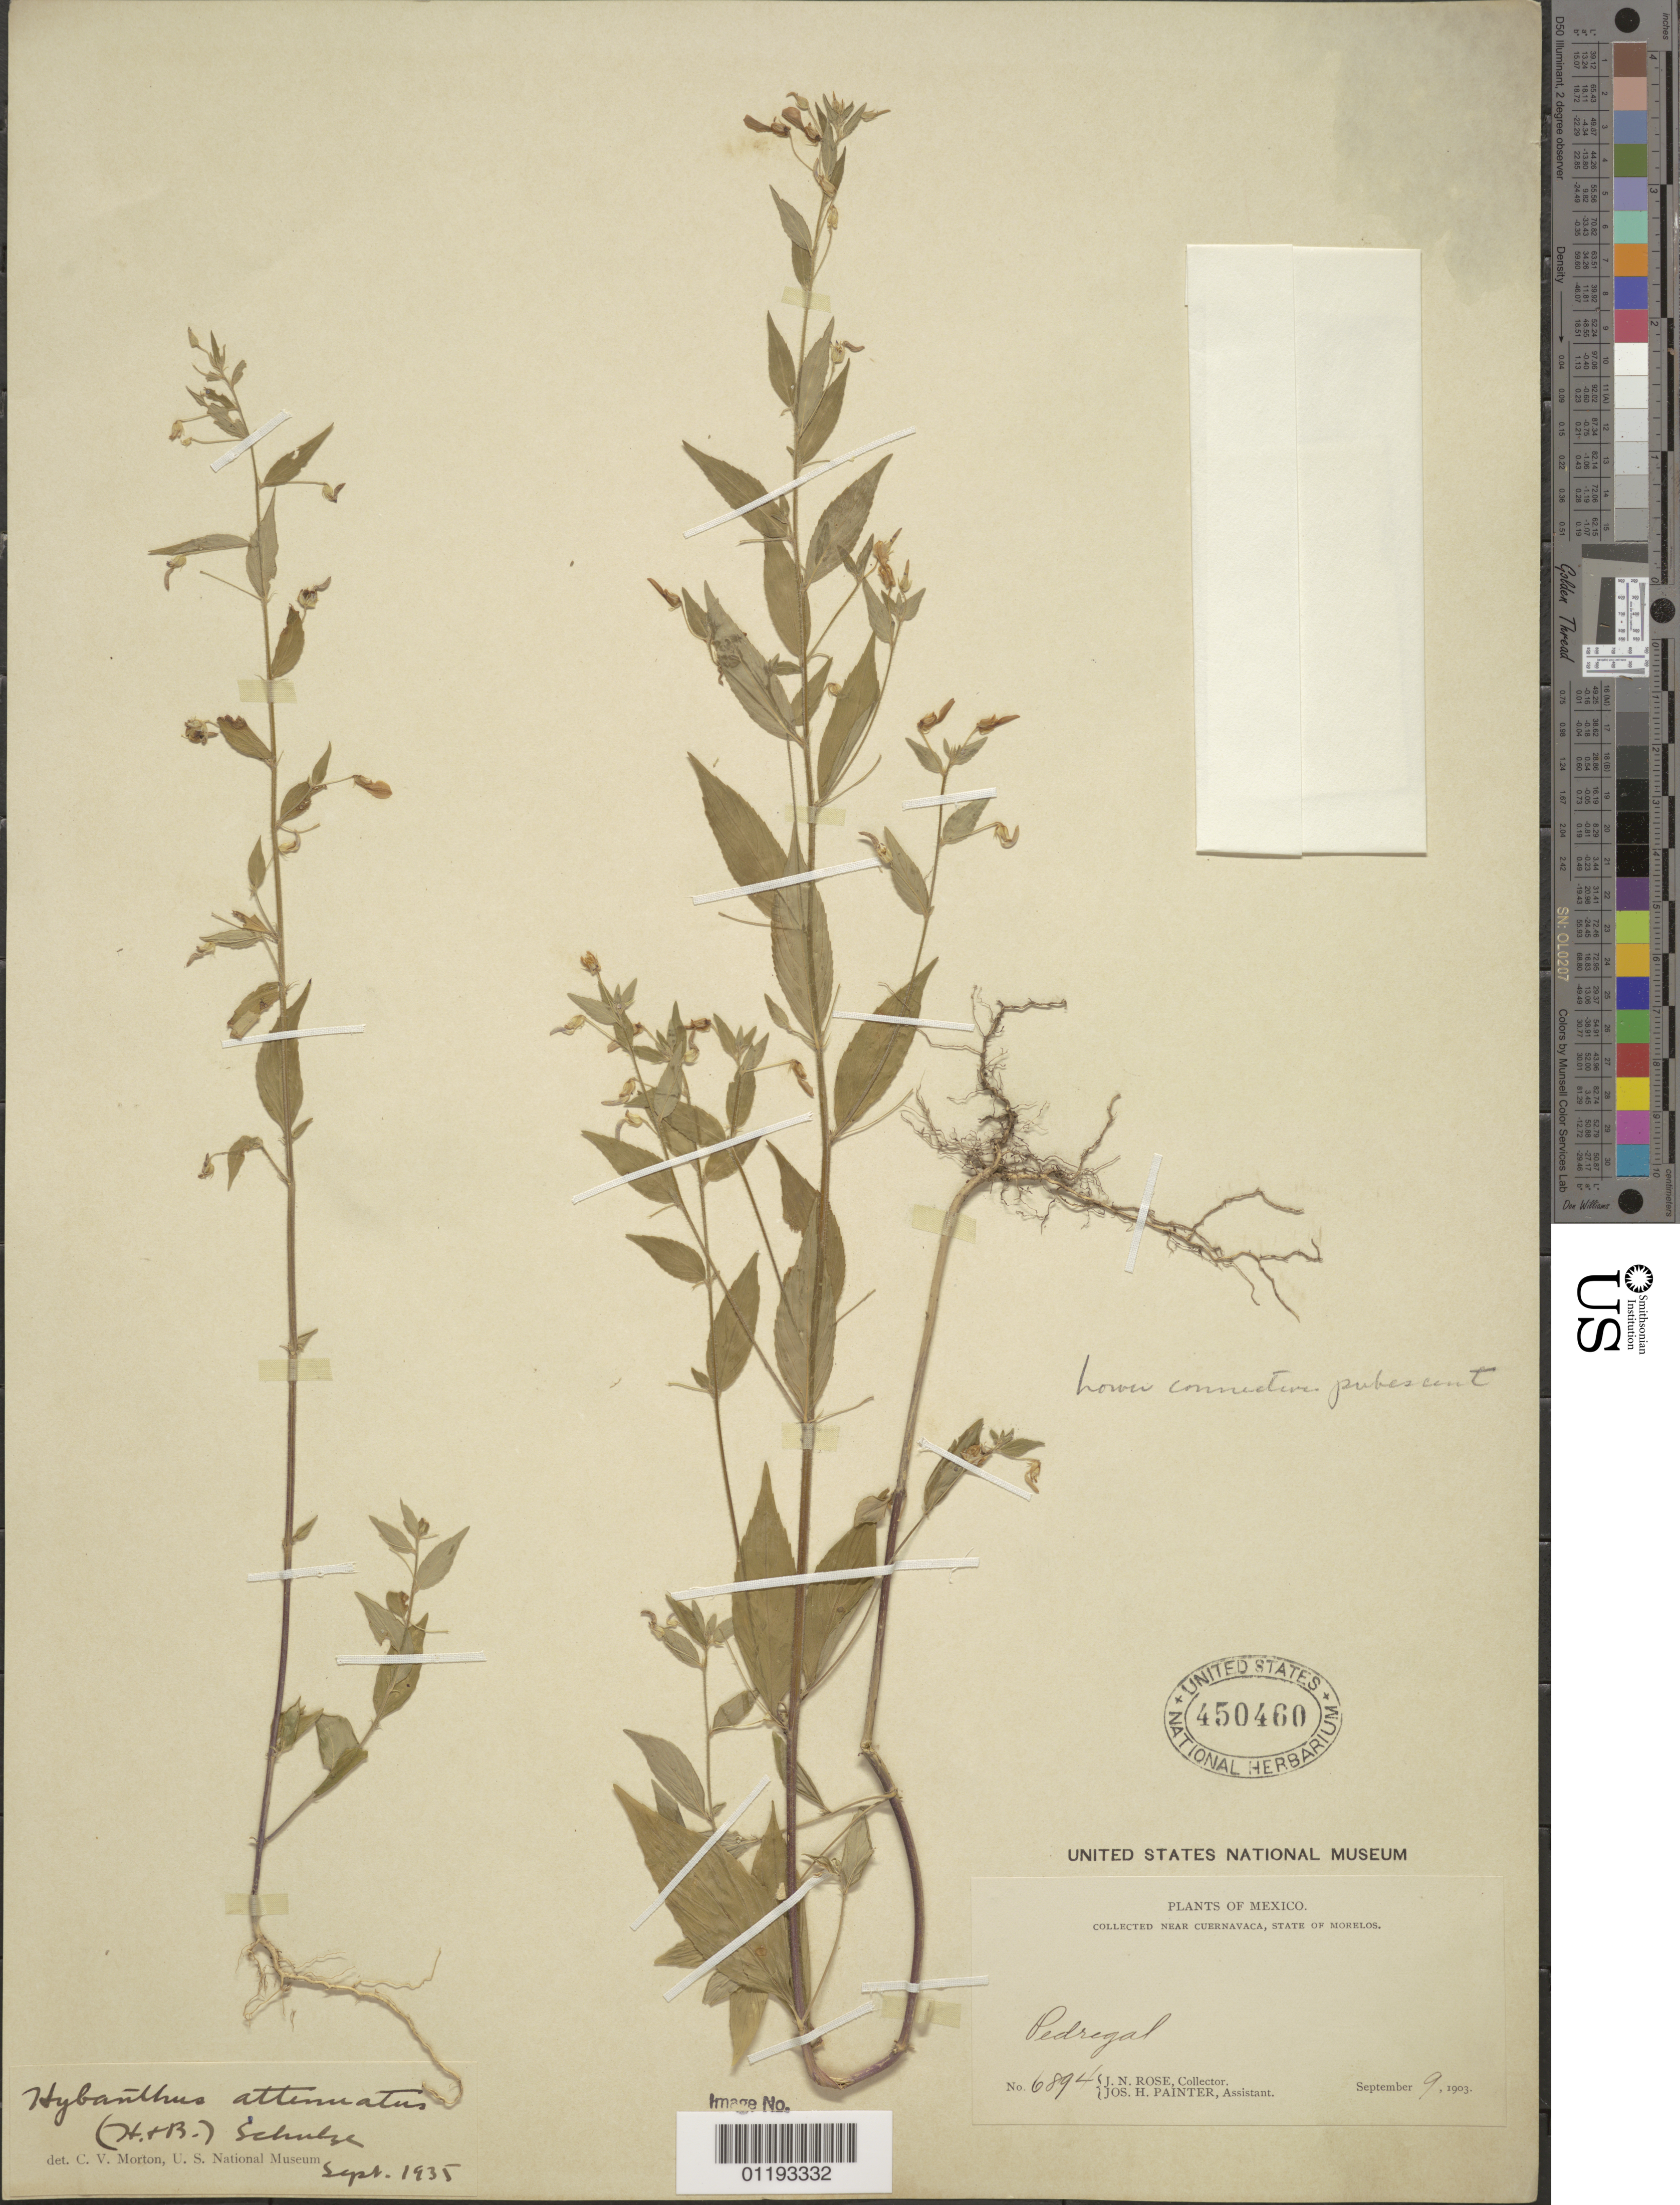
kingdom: Plantae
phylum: Tracheophyta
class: Magnoliopsida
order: Malpighiales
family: Violaceae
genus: Pombalia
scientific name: Pombalia attenuata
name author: (Humb. & Bonpl. ex Willd.) Paula-Souza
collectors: J. N. Rose & J. H. Painter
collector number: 6894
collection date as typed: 09 Sep 1903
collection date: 1903-09-09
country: Mexico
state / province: Morelos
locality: Near Cuernavaca, State of Morelos.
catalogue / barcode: US 450460